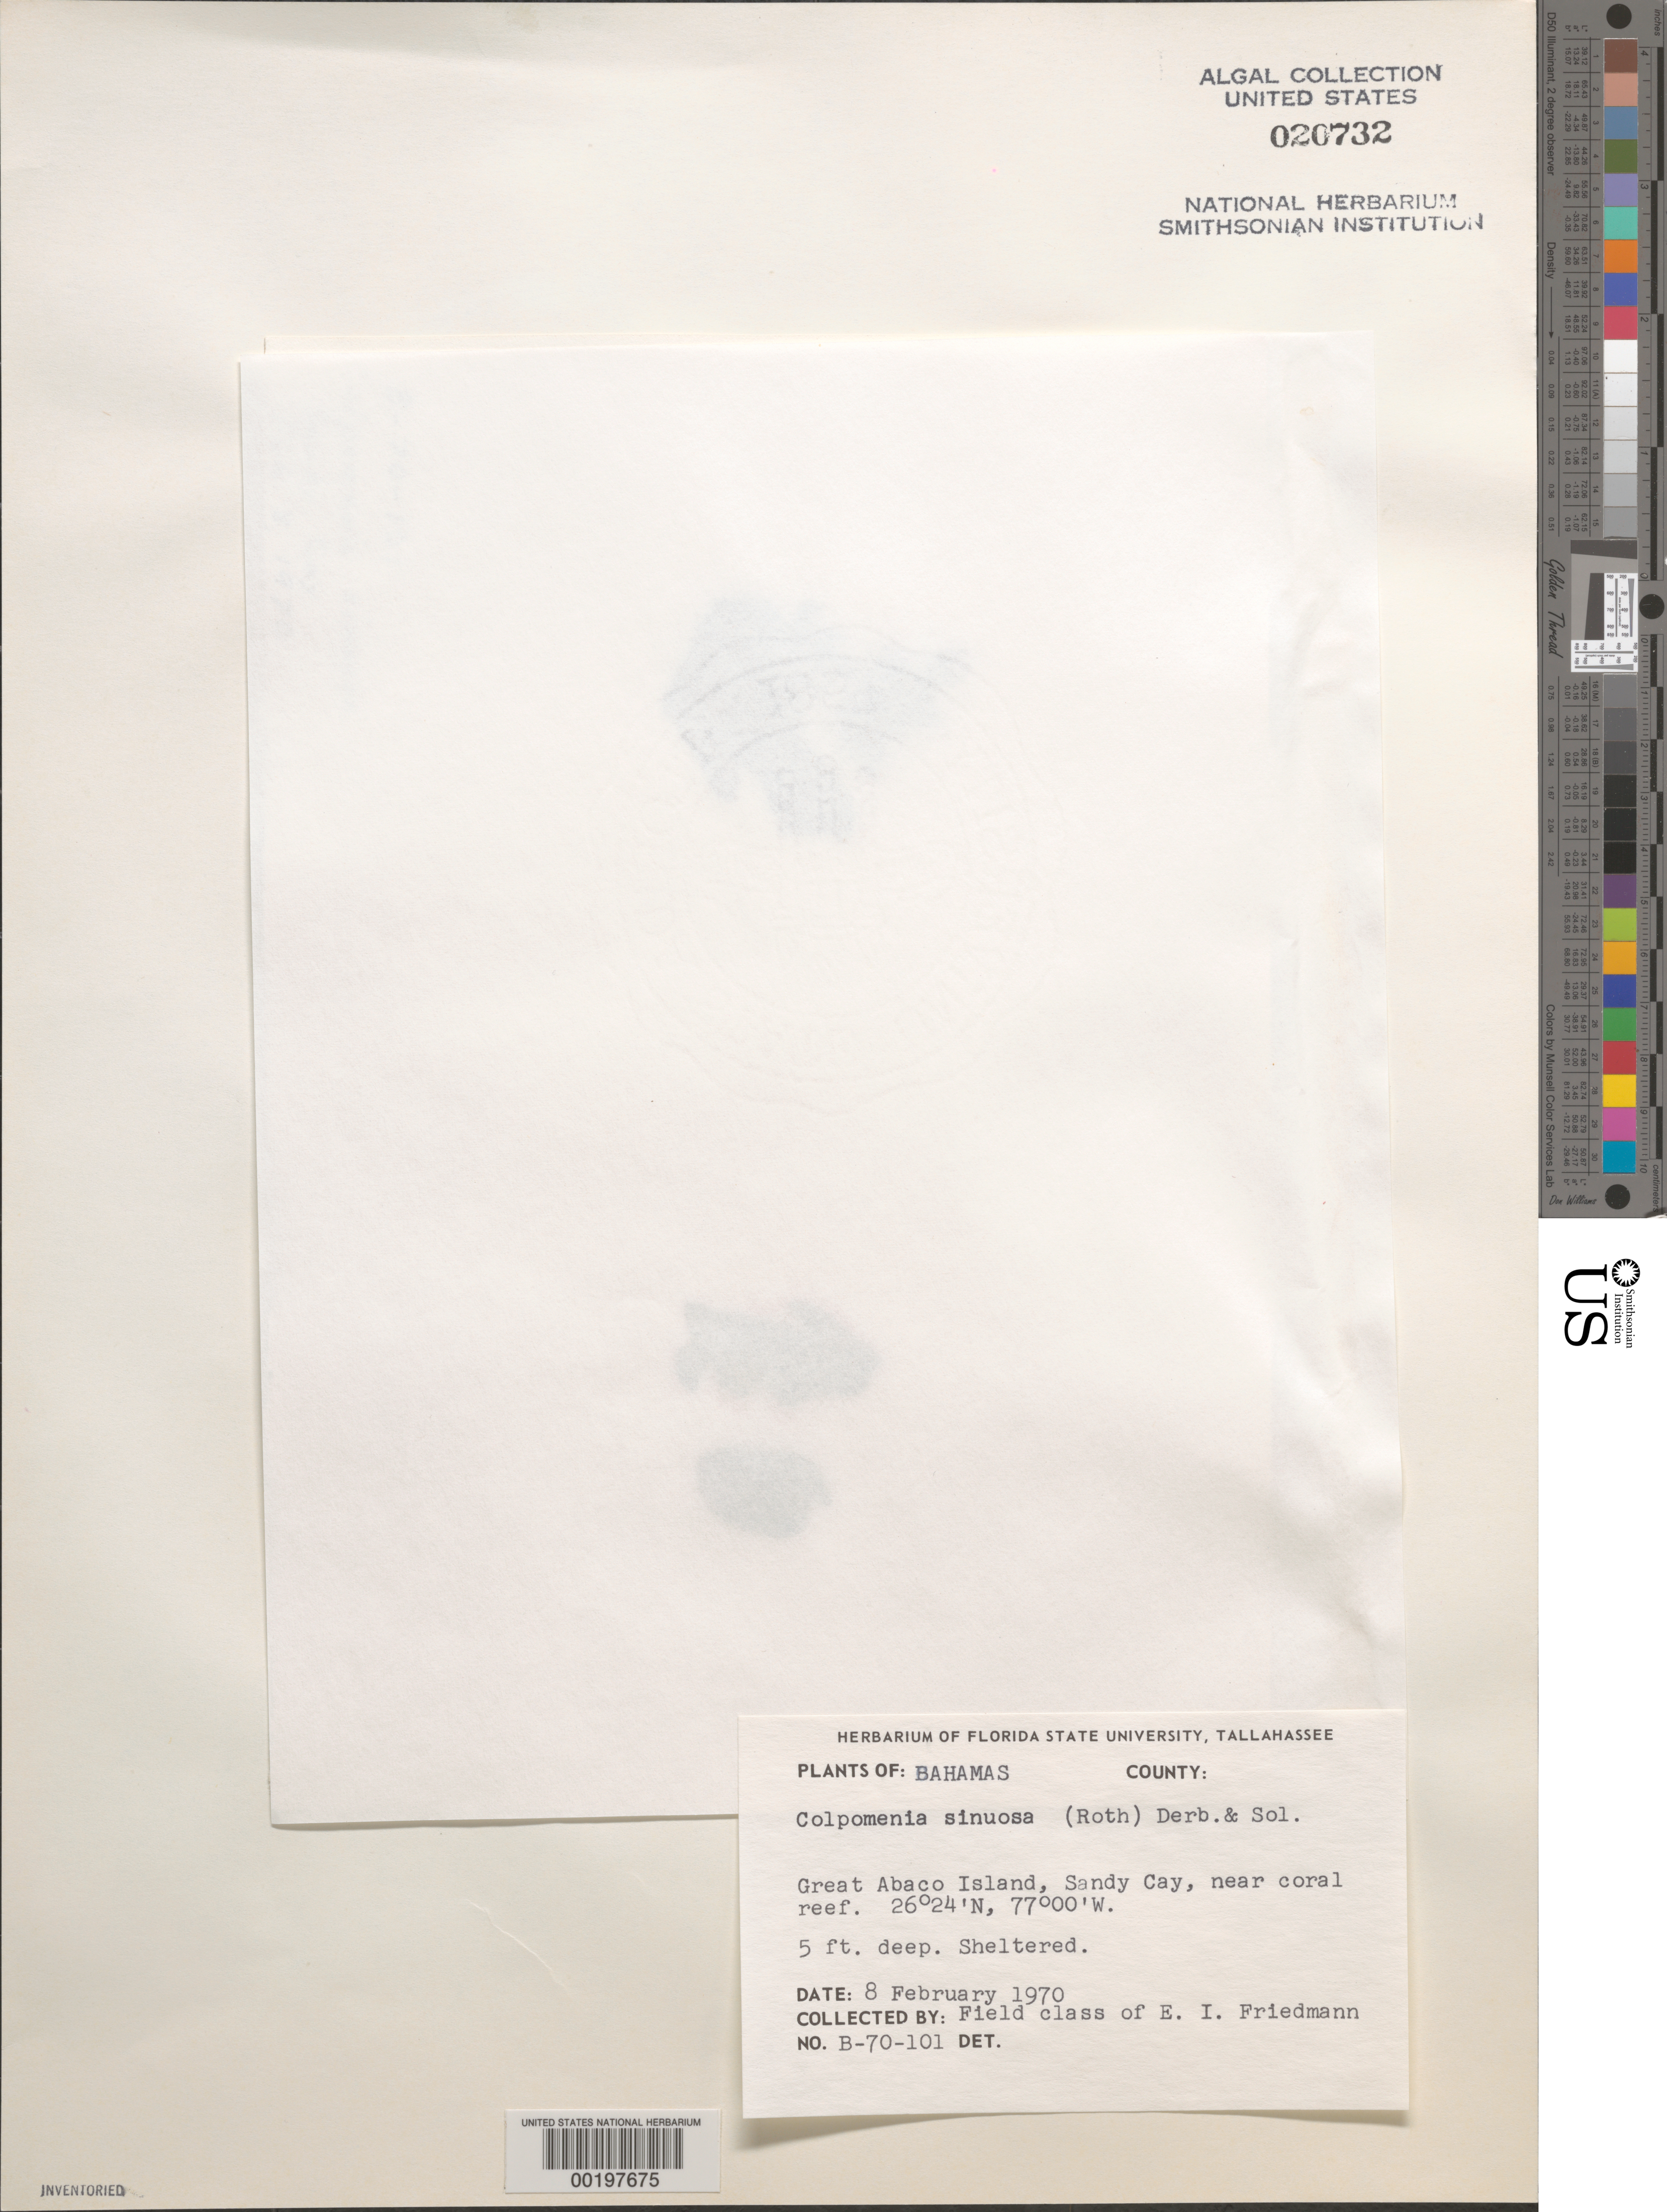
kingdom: Chromista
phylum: Ochrophyta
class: Phaeophyceae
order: Scytosiphonales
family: Scytosiphonaceae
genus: Colpomenia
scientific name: Colpomenia sinuosa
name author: (K. Mert. ex Roth) Derbes & Solier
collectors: E. Friedmann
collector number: B-70-101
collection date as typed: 08 Feb 1970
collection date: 1970-02-08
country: Bahamas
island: Great Abaco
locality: Sandy Cay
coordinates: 26 24" N, 77 00" W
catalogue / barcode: US 20732